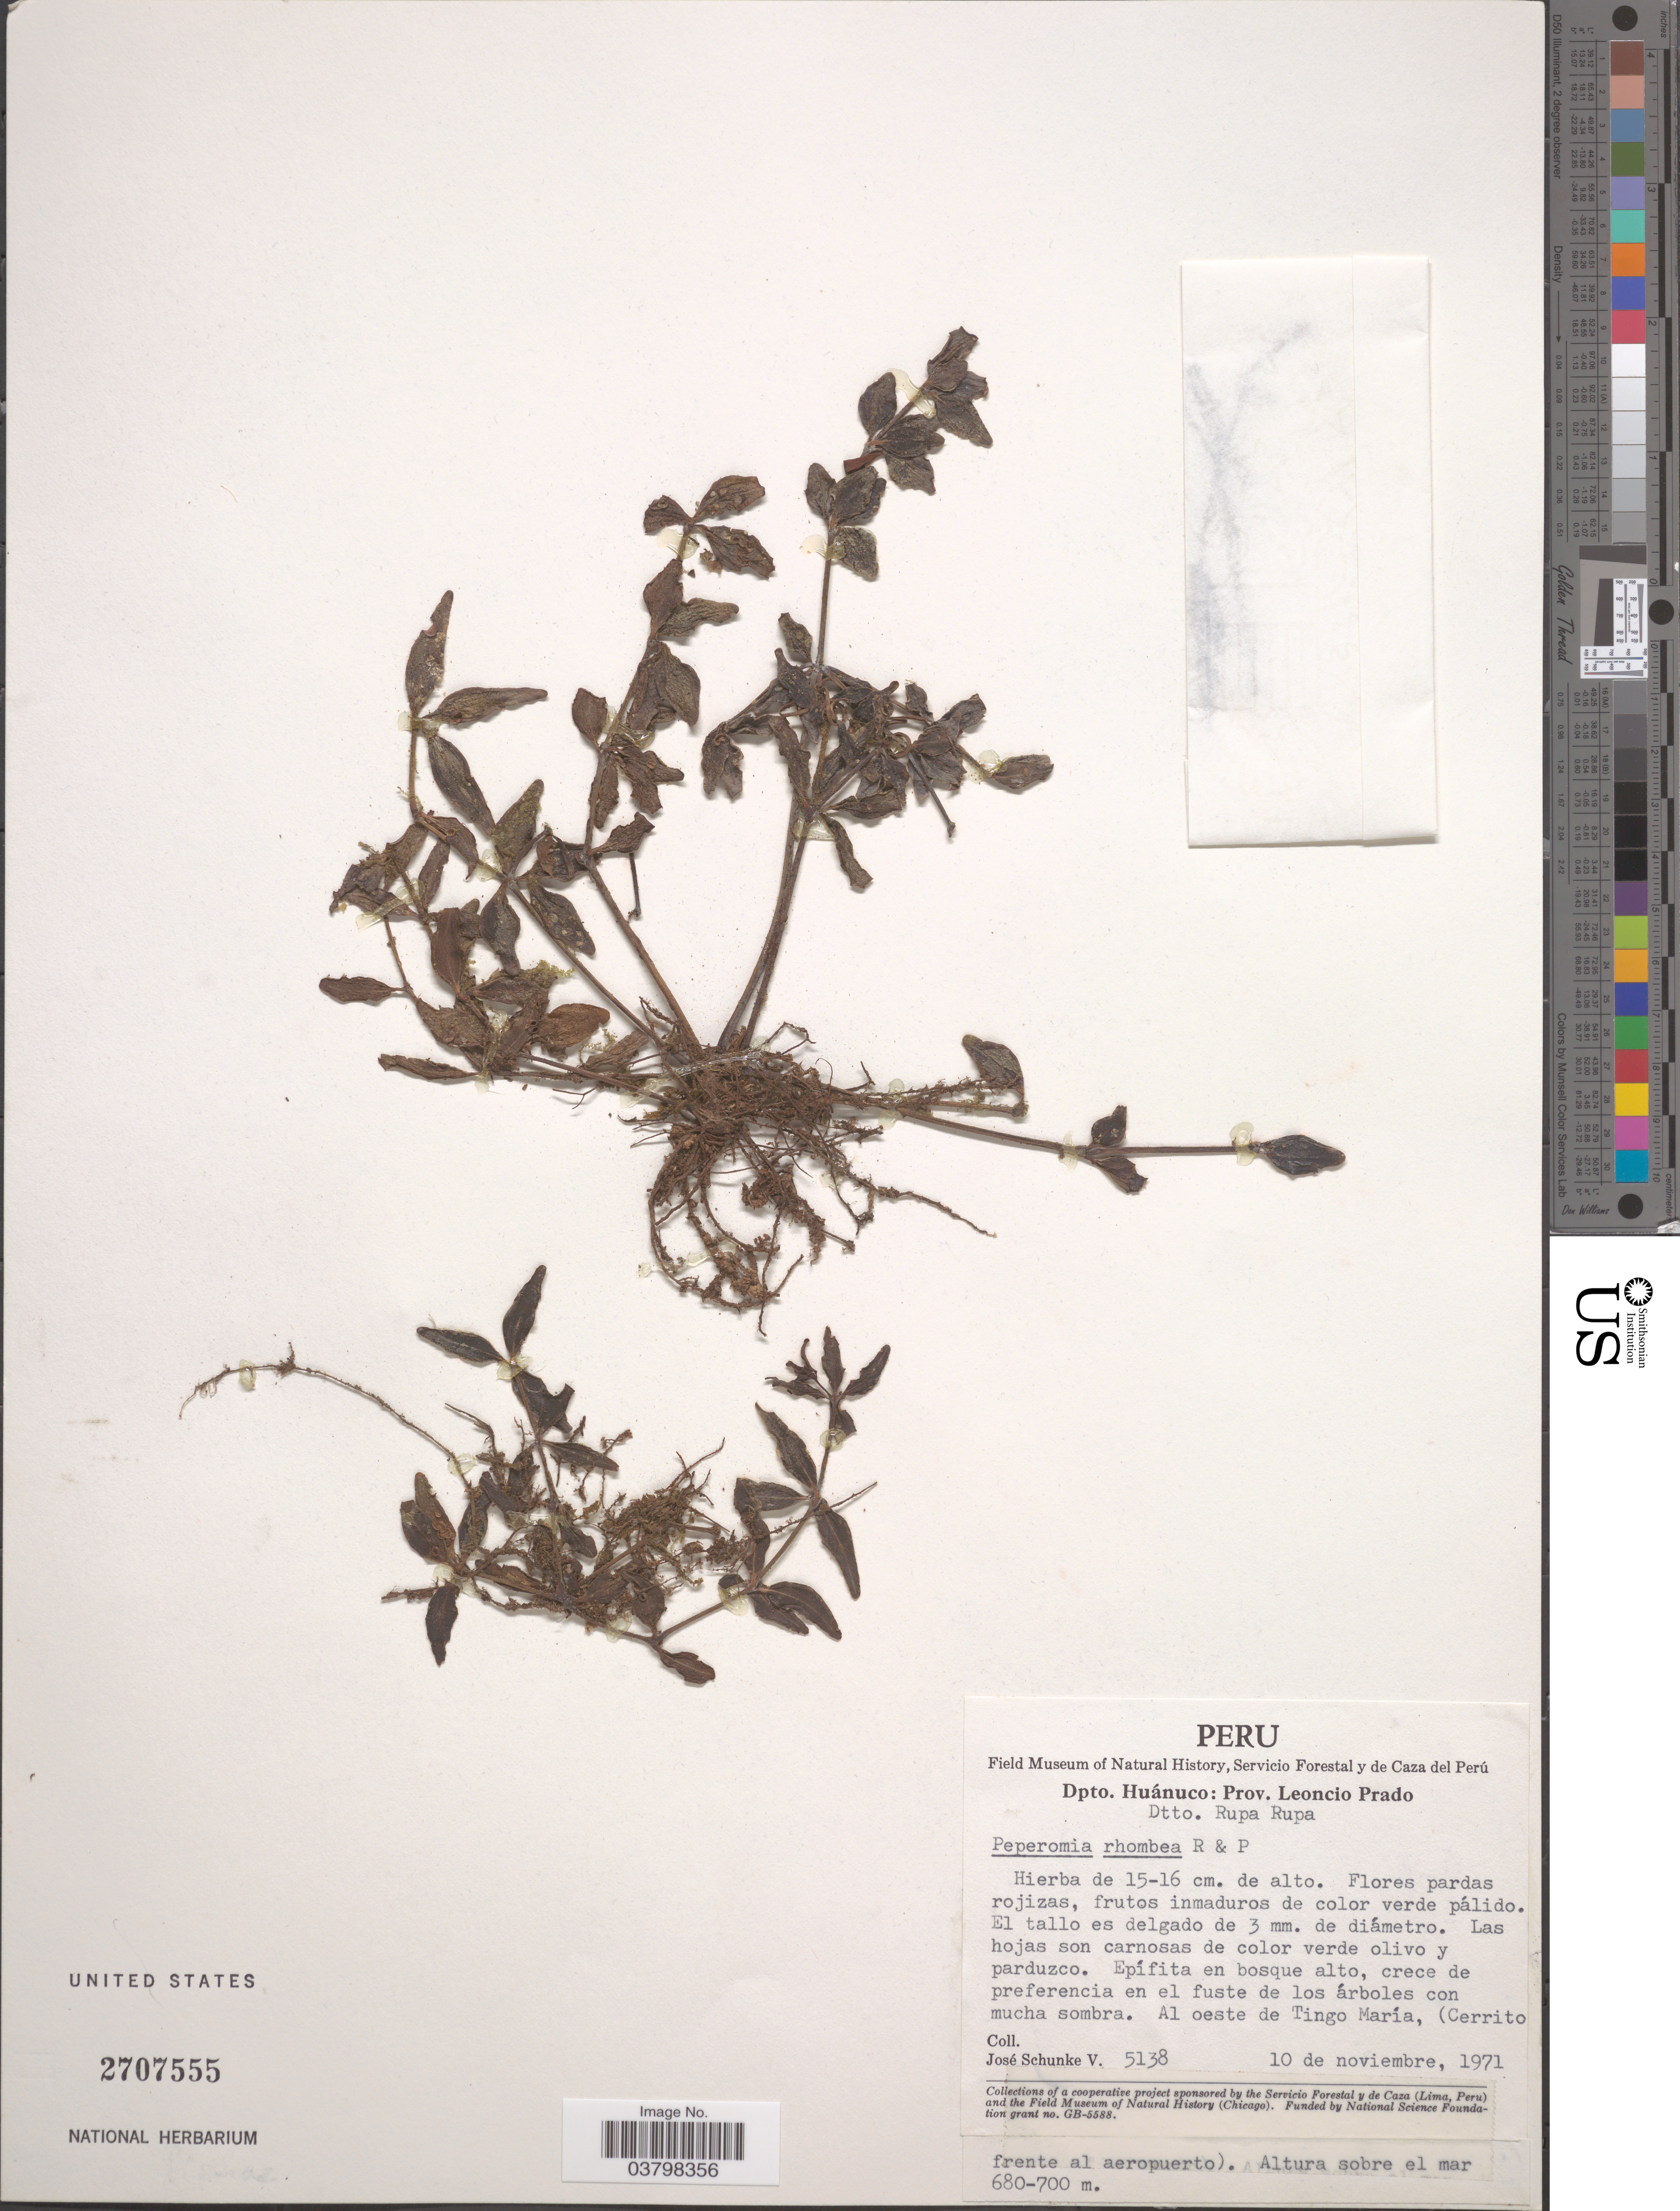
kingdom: Plantae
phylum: Tracheophyta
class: Magnoliopsida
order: Piperales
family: Piperaceae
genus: Peperomia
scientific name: Peperomia rhombea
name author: Ruiz & Pav.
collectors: J. Schunke Vigo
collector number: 5138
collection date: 1971-11-10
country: Peru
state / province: Huánuco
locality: Dpto. Huánuco; Prov. Leoncio Prado. Dtto. Rupa Rupa. Al oeste de Tingo María (Cerrito frente al aeropuerto).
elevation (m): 680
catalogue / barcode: US 2707555